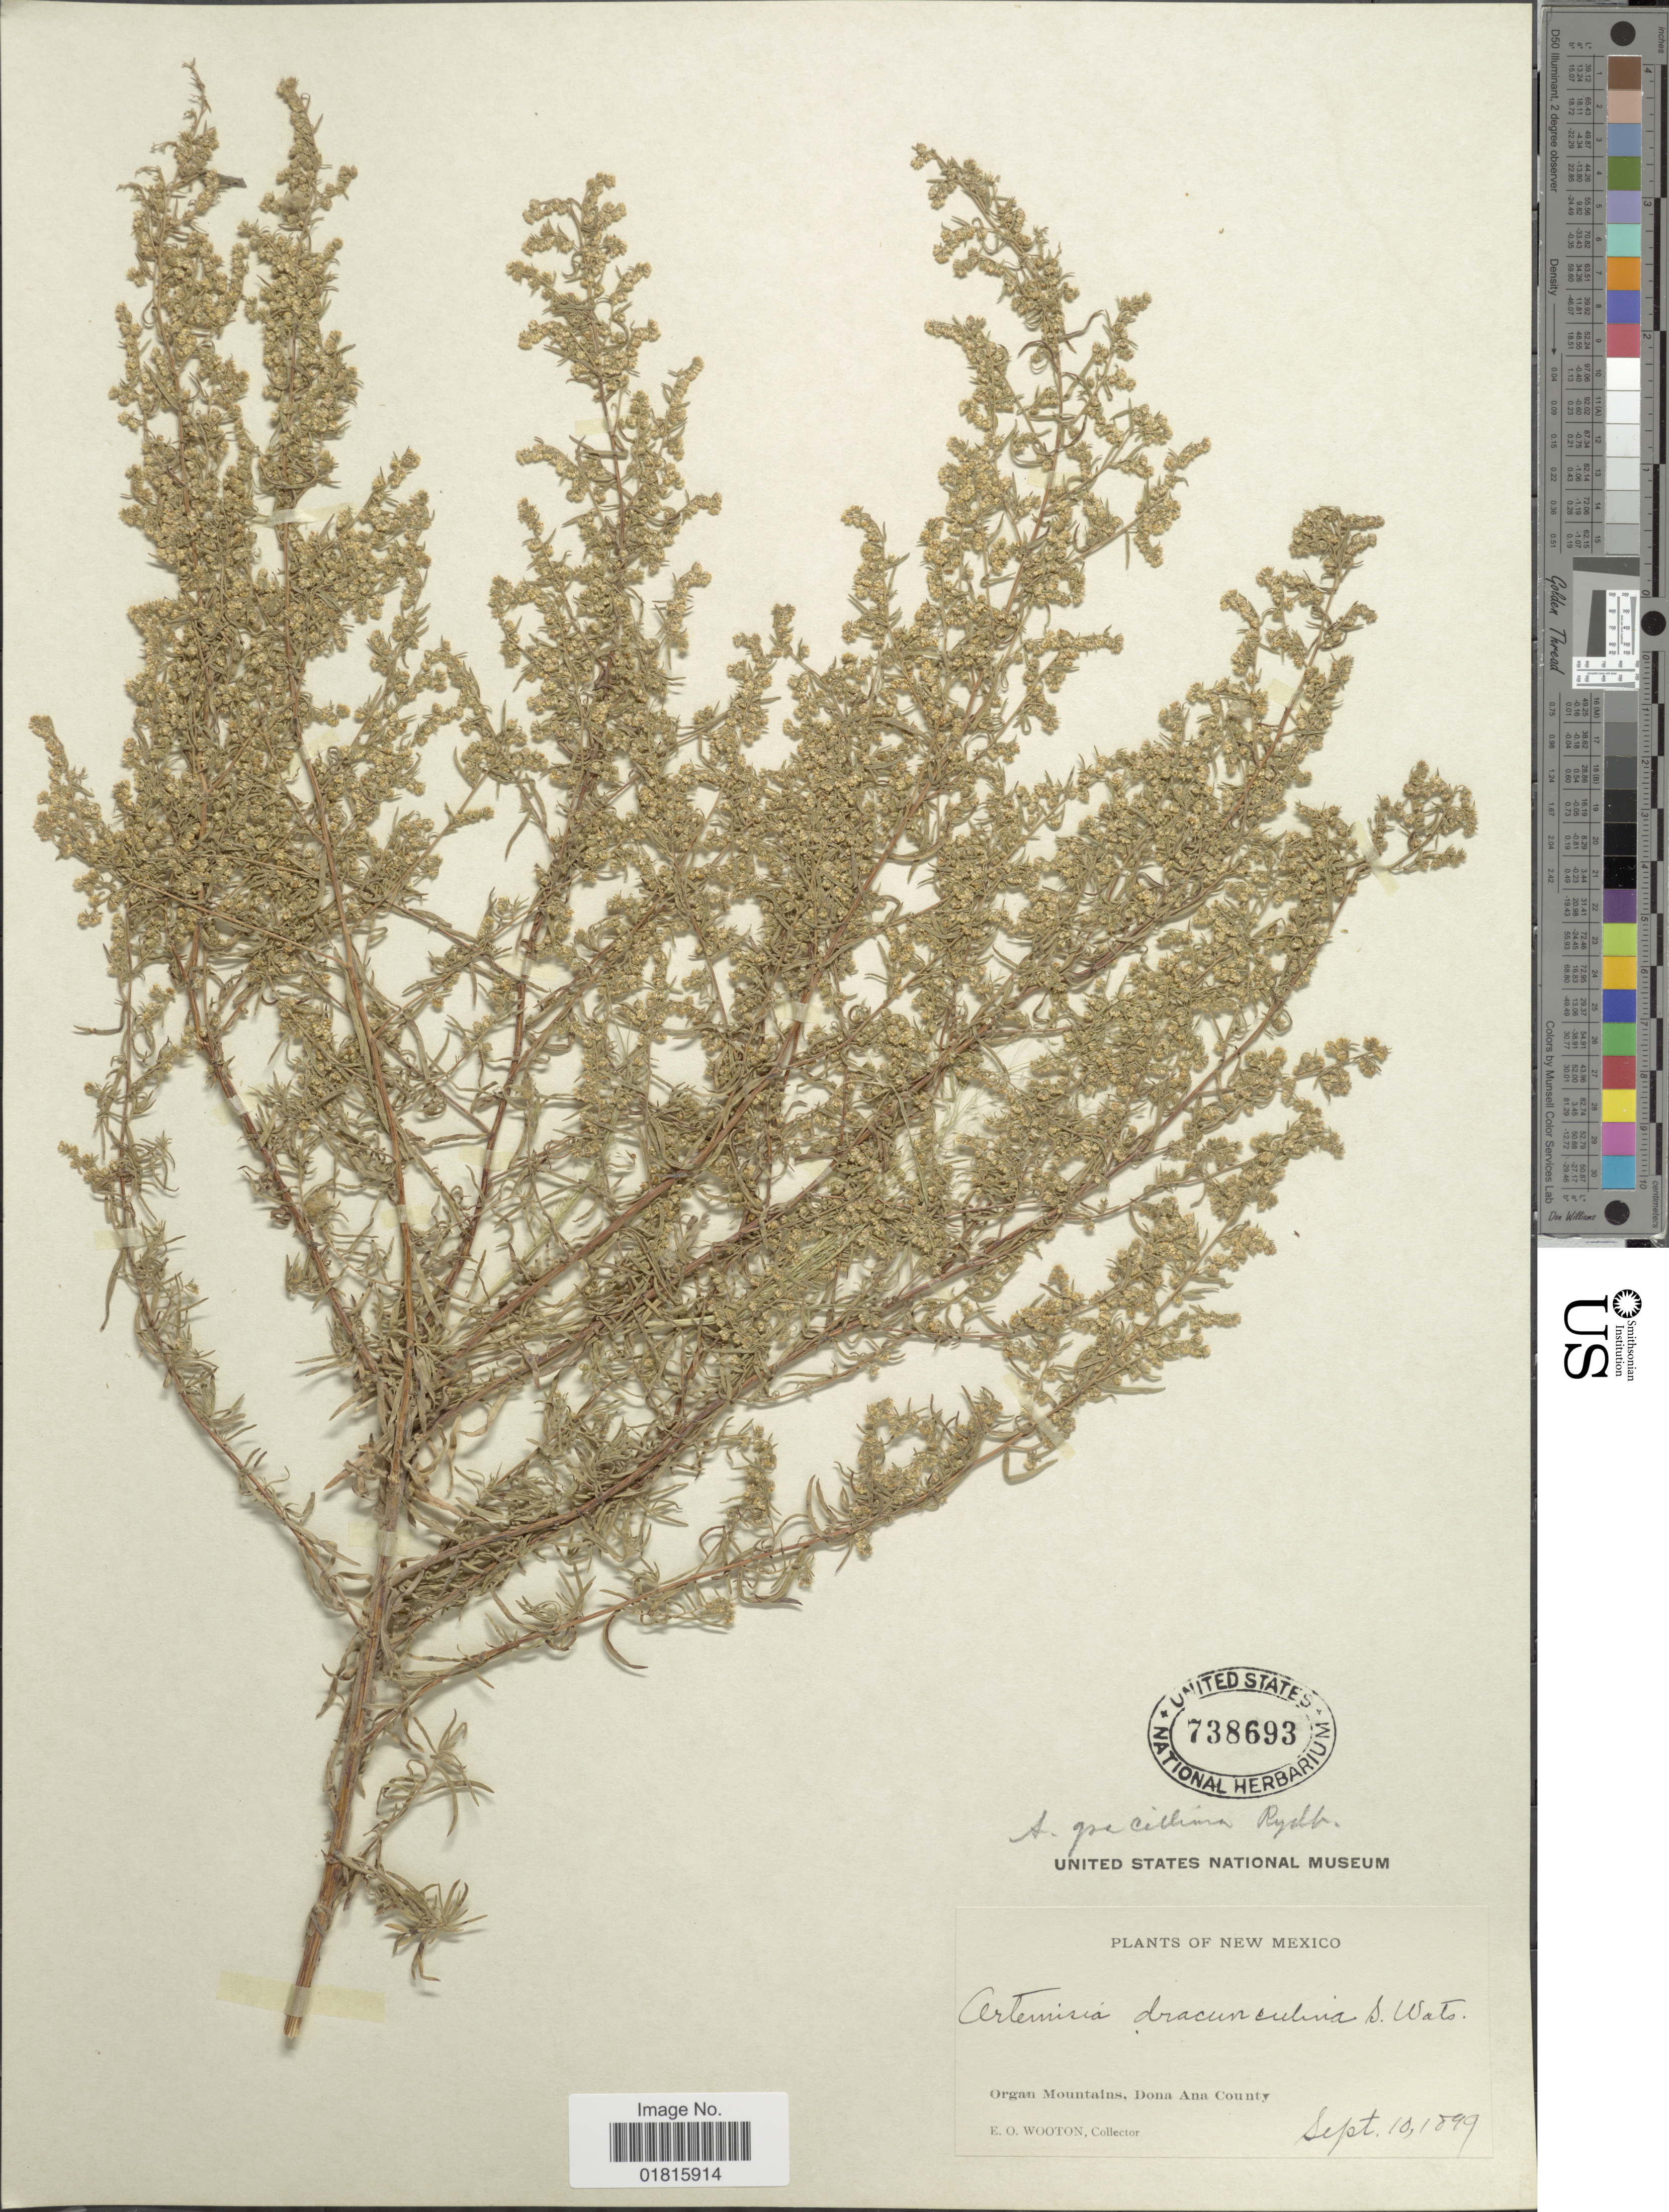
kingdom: Plantae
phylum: Tracheophyta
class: Magnoliopsida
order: Asterales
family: Asteraceae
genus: Artemisia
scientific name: Artemisia gracillima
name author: Rydb.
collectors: E. O. Wooton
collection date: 1899-09-10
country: United States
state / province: New Mexico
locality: Organ Mountains, Dona Ana County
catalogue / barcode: US 738693